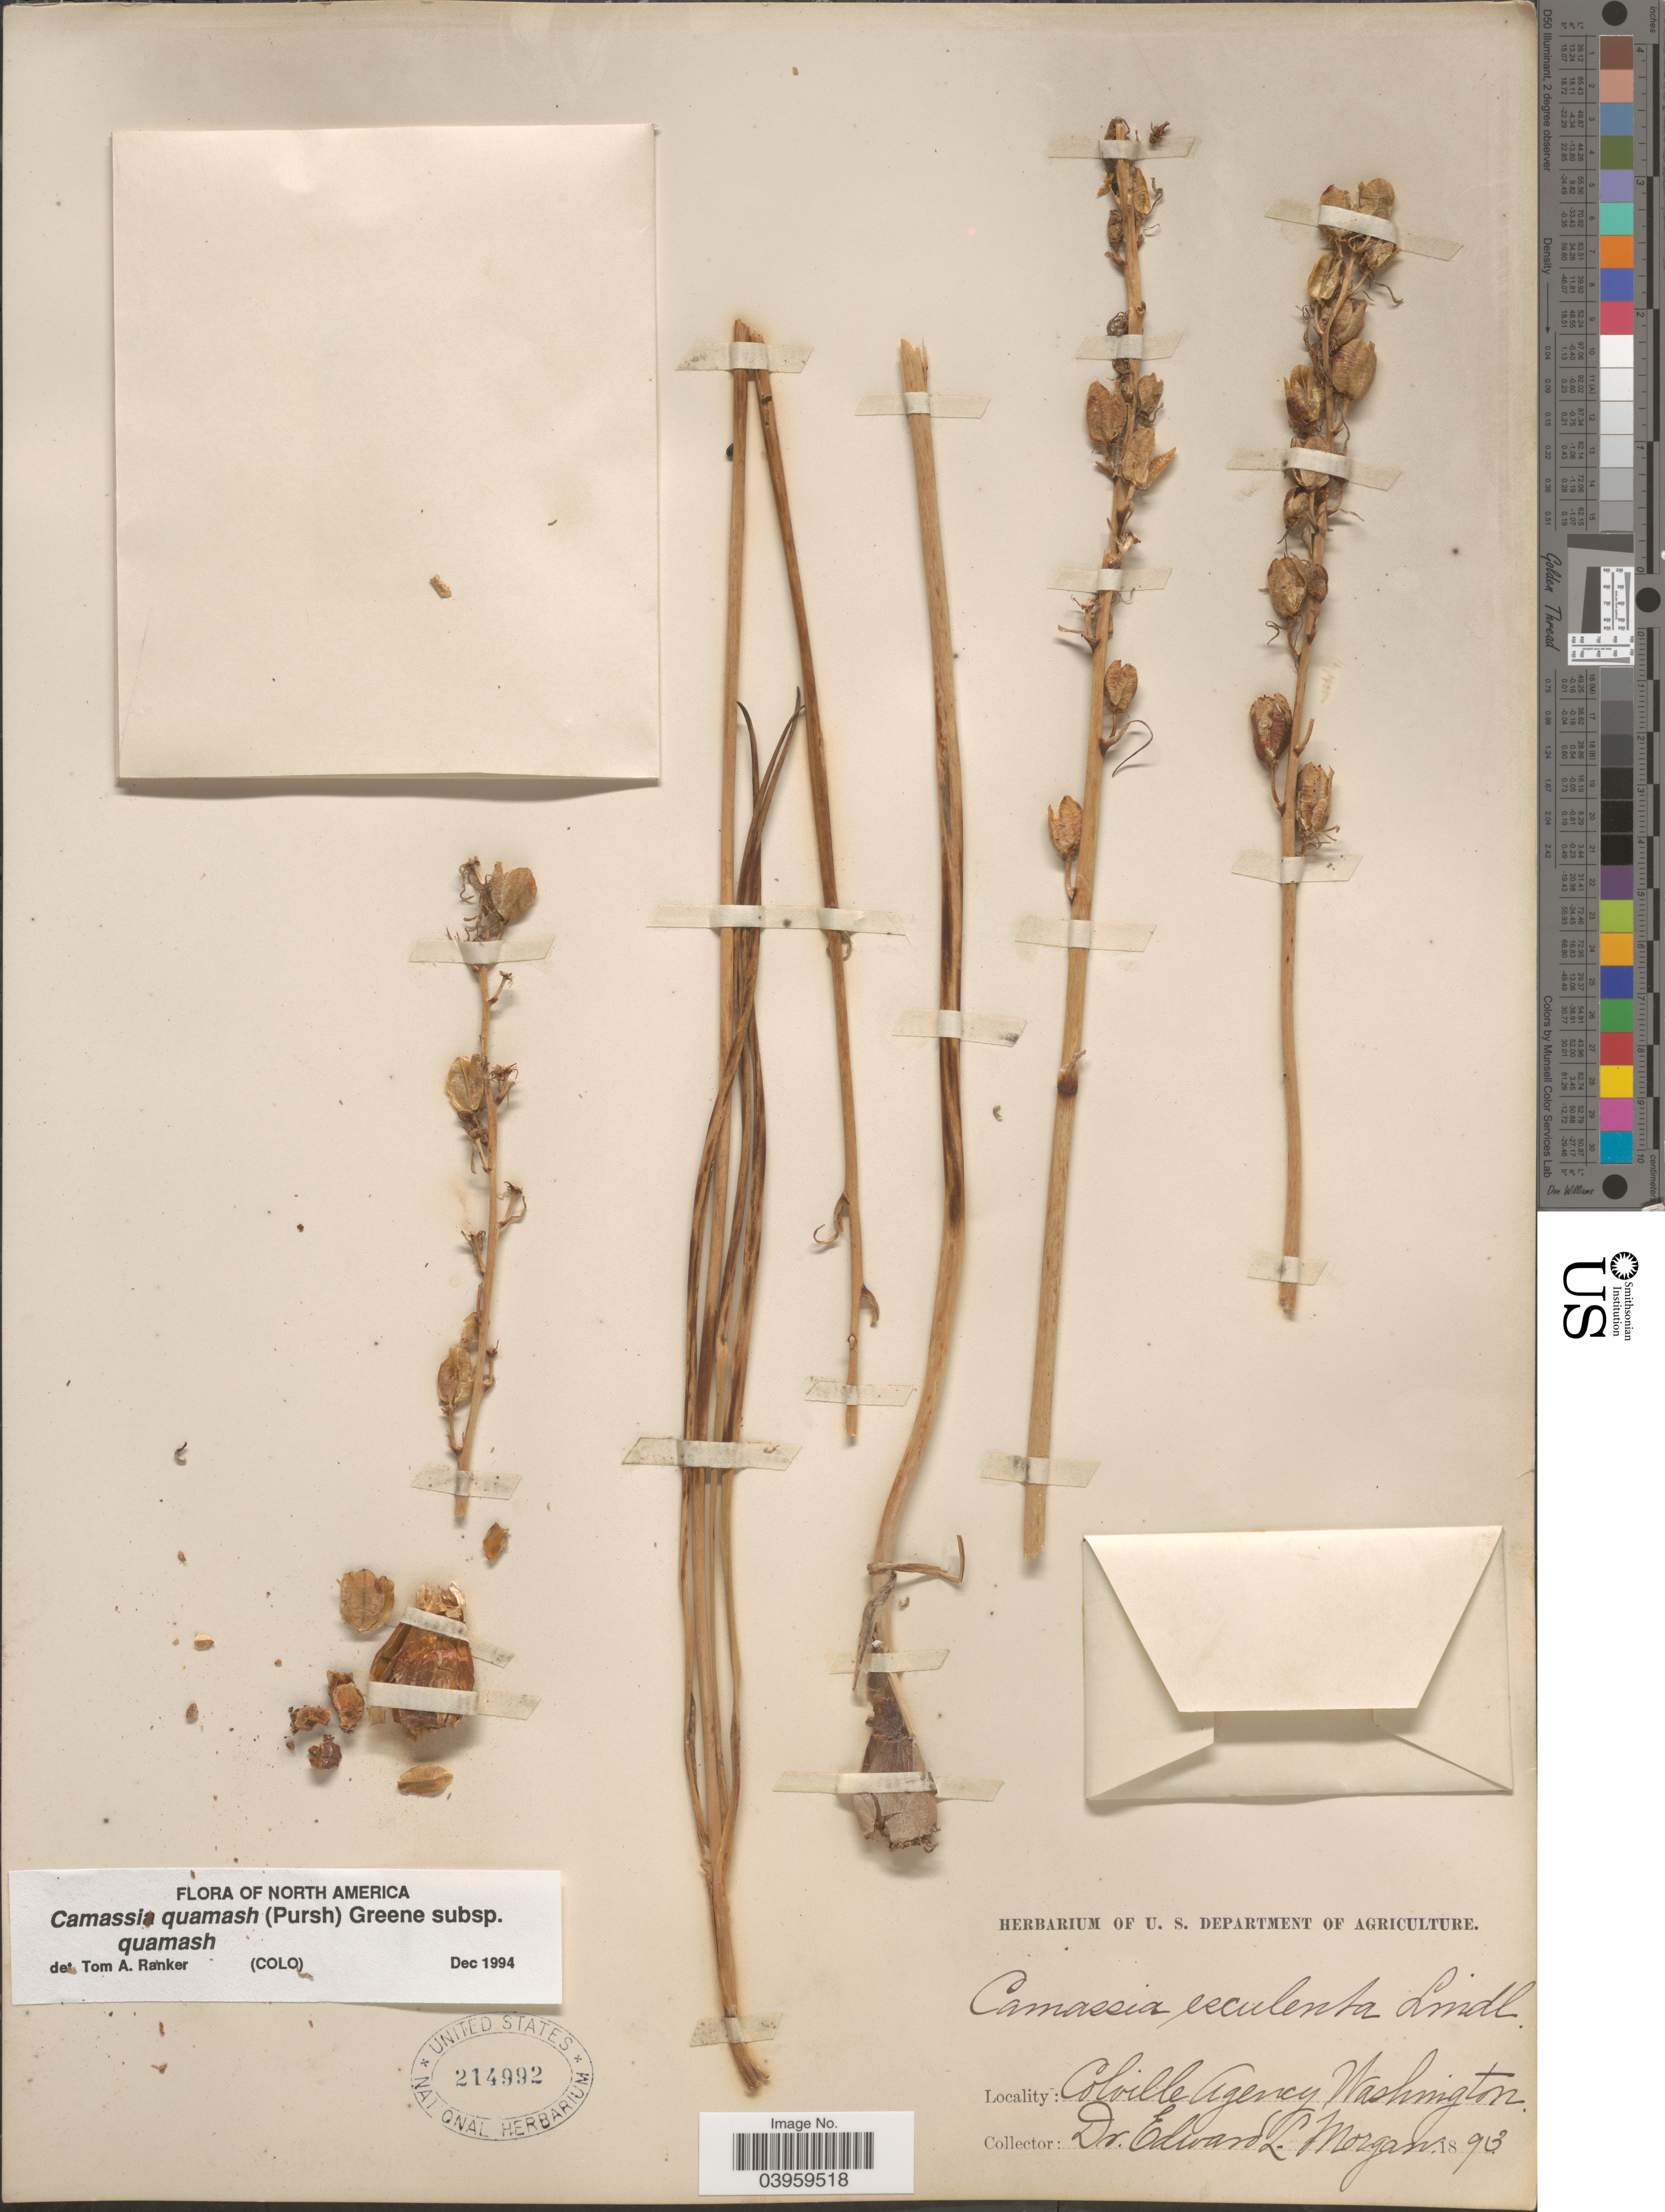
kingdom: Plantae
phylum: Tracheophyta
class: Liliopsida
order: Asparagales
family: Asparagaceae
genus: Camassia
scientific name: Camassia quamash subsp. quamash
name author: (Pursh) Greene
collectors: E. Morgan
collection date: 1893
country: United States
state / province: Washington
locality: Colville Agency.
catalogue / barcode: US 214992